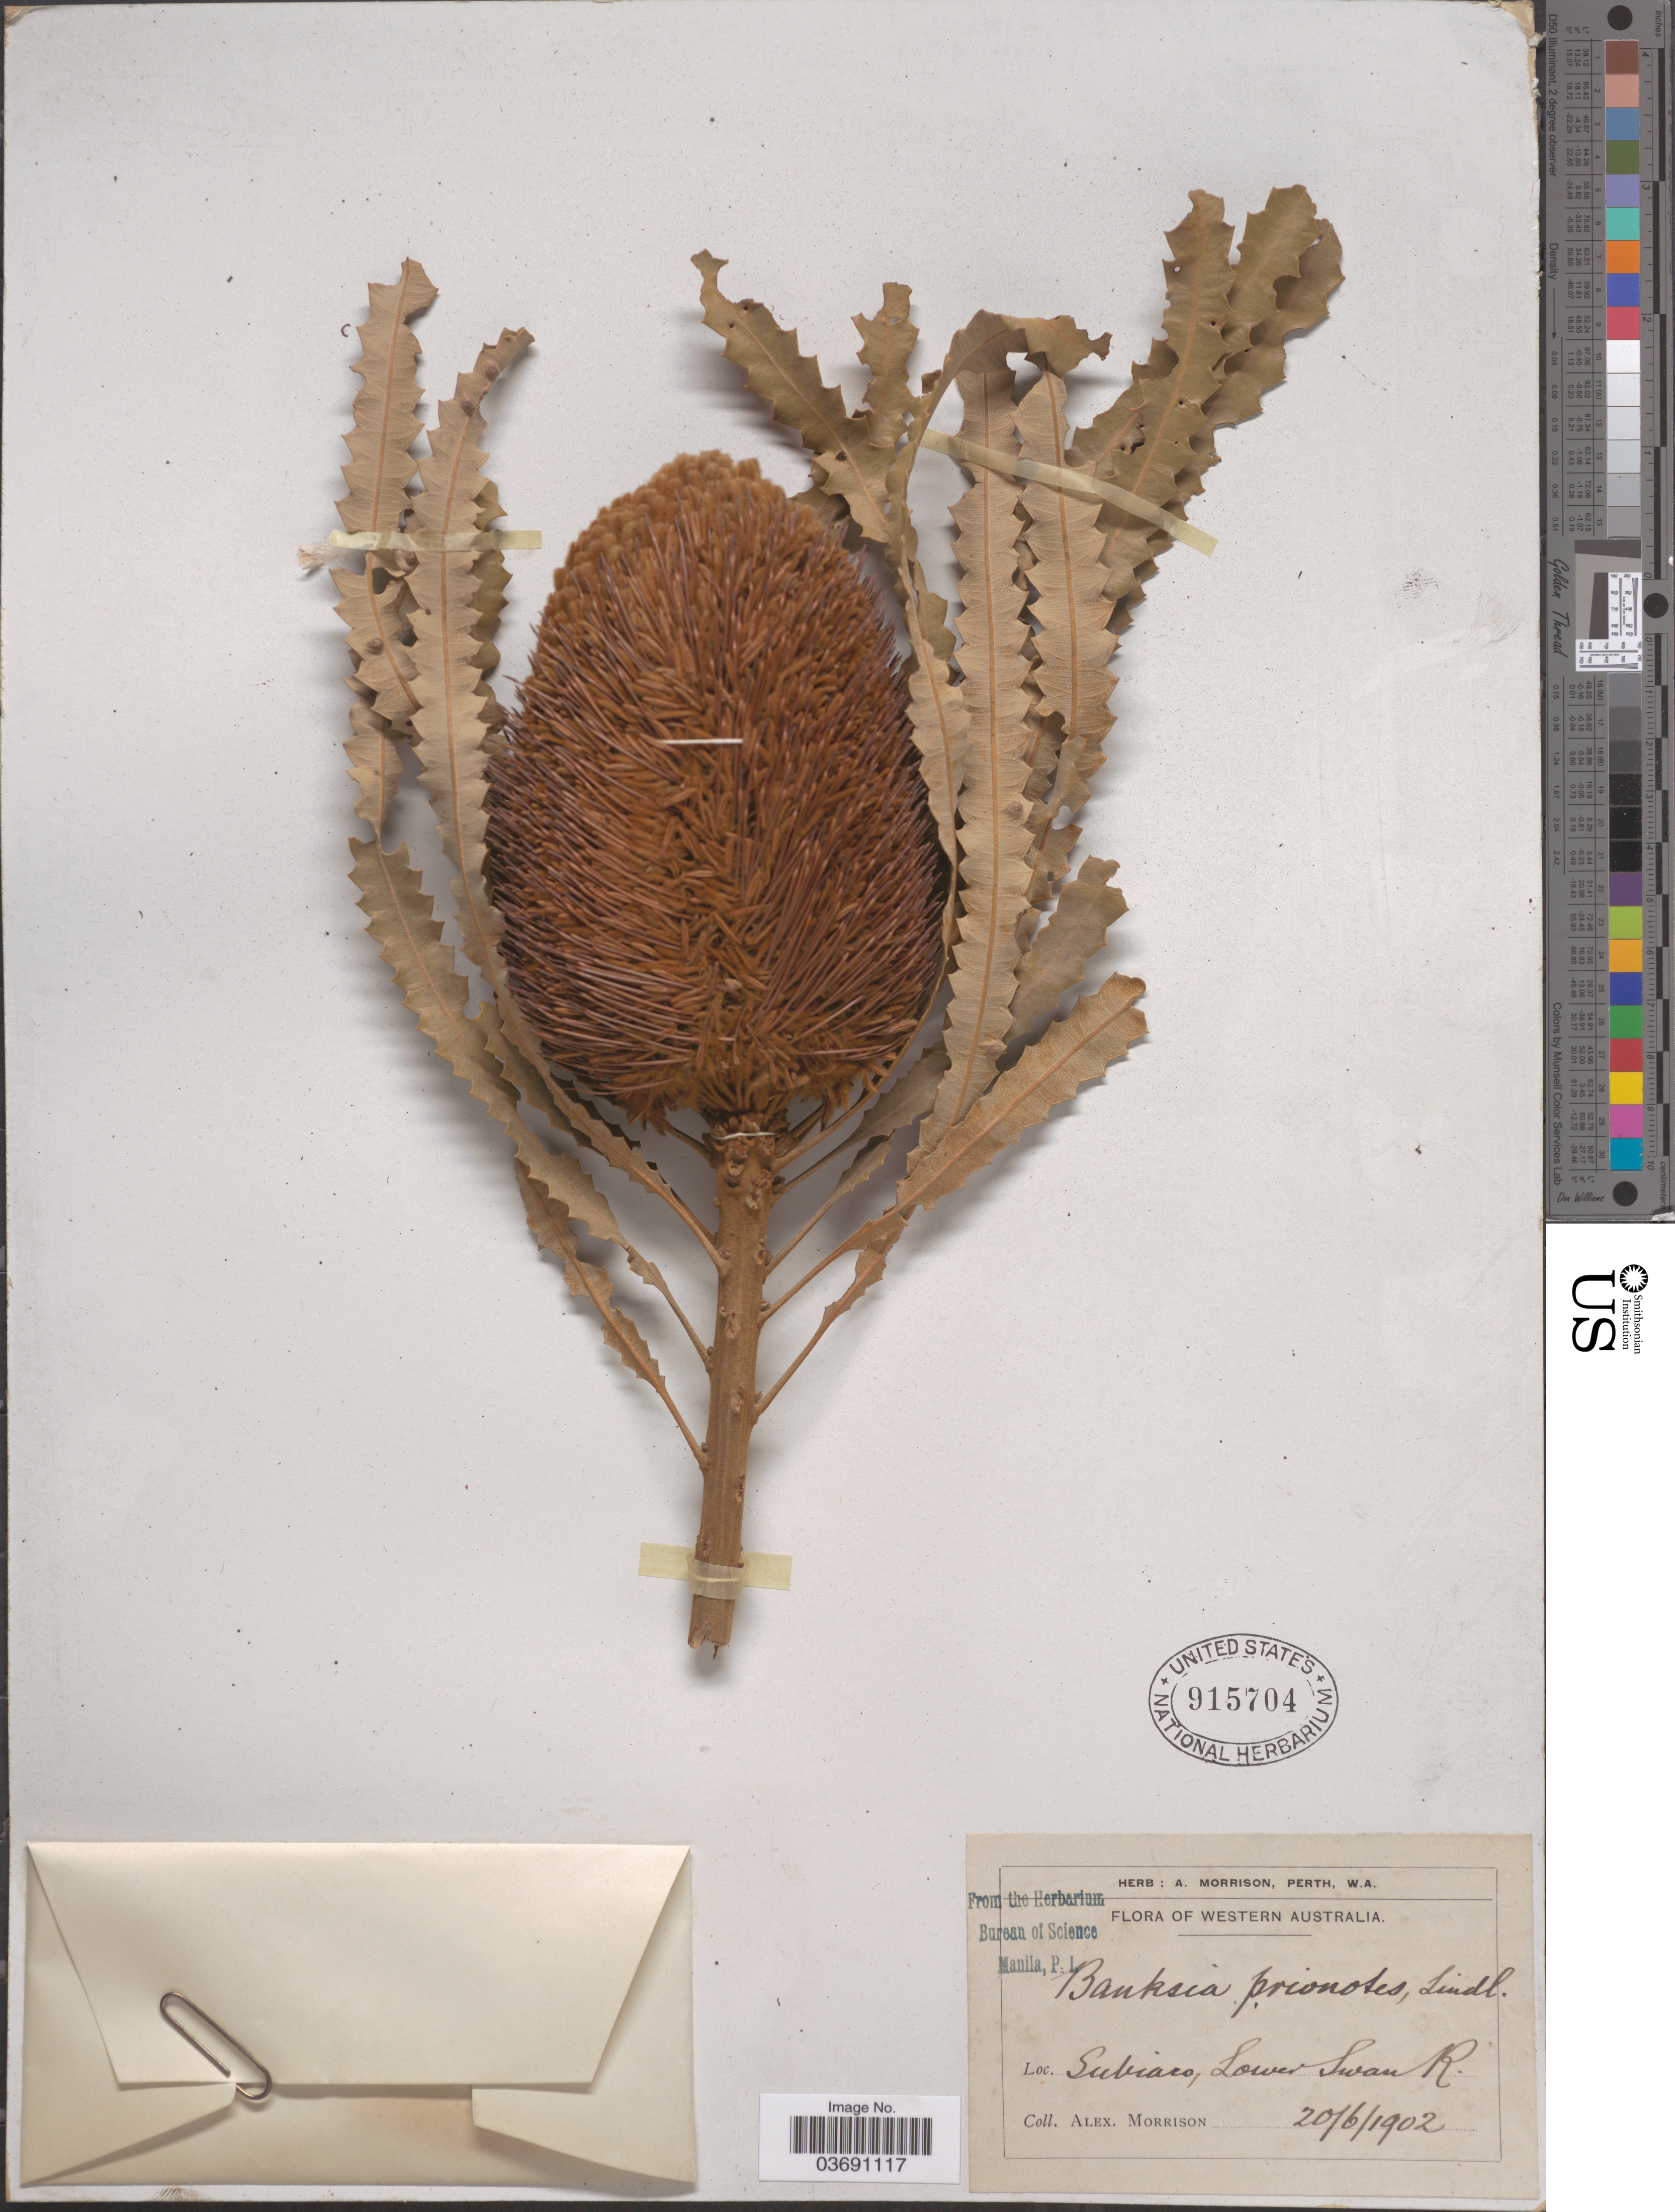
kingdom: Plantae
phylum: Tracheophyta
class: Magnoliopsida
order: Proteales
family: Proteaceae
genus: Banksia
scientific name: Banksia prionotes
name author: Lindl.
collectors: A. Morrison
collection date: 1902-06-20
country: Australia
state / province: Western Australia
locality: Subiaco, Lower Swan R.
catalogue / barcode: US 915704